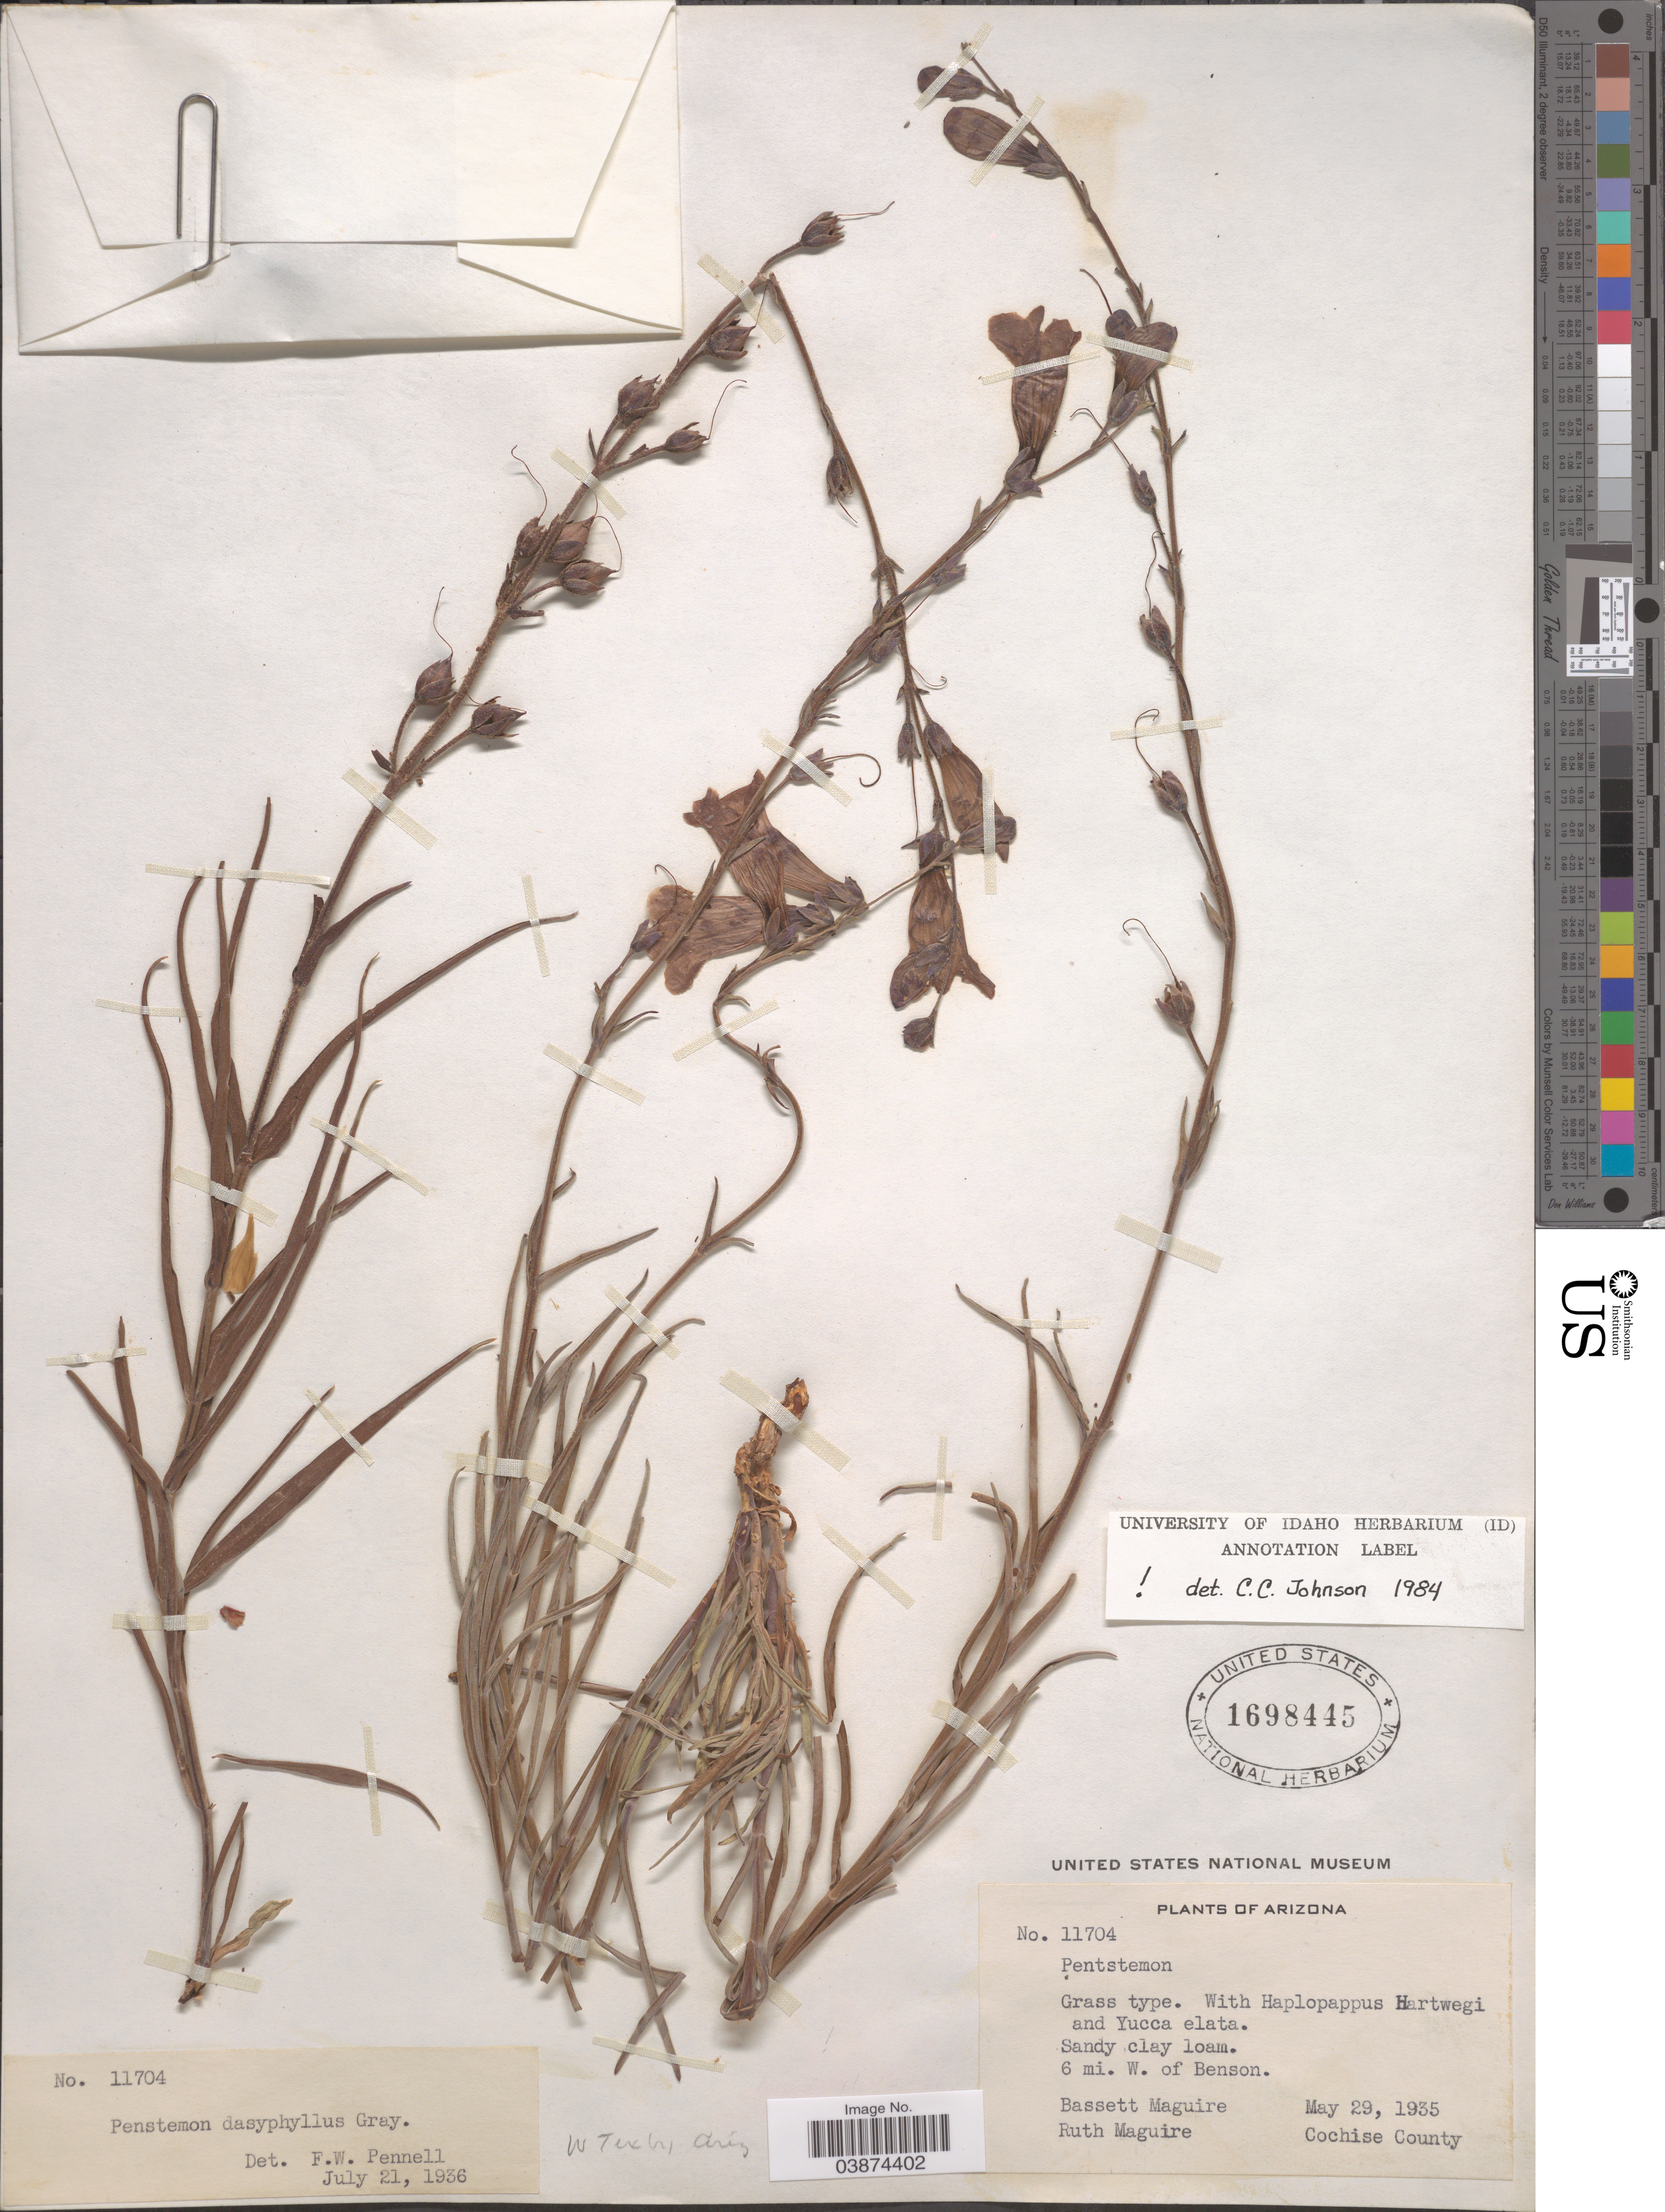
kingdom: Plantae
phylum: Tracheophyta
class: Magnoliopsida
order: Lamiales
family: Plantaginaceae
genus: Penstemon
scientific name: Penstemon dasyphyllus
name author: A. Gray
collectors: B. Maguire & R. R. Maguire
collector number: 11704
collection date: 1935-05-29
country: United States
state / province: Arizona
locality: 6 mi. W. of Benson. Cochise County.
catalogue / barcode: US 1698445